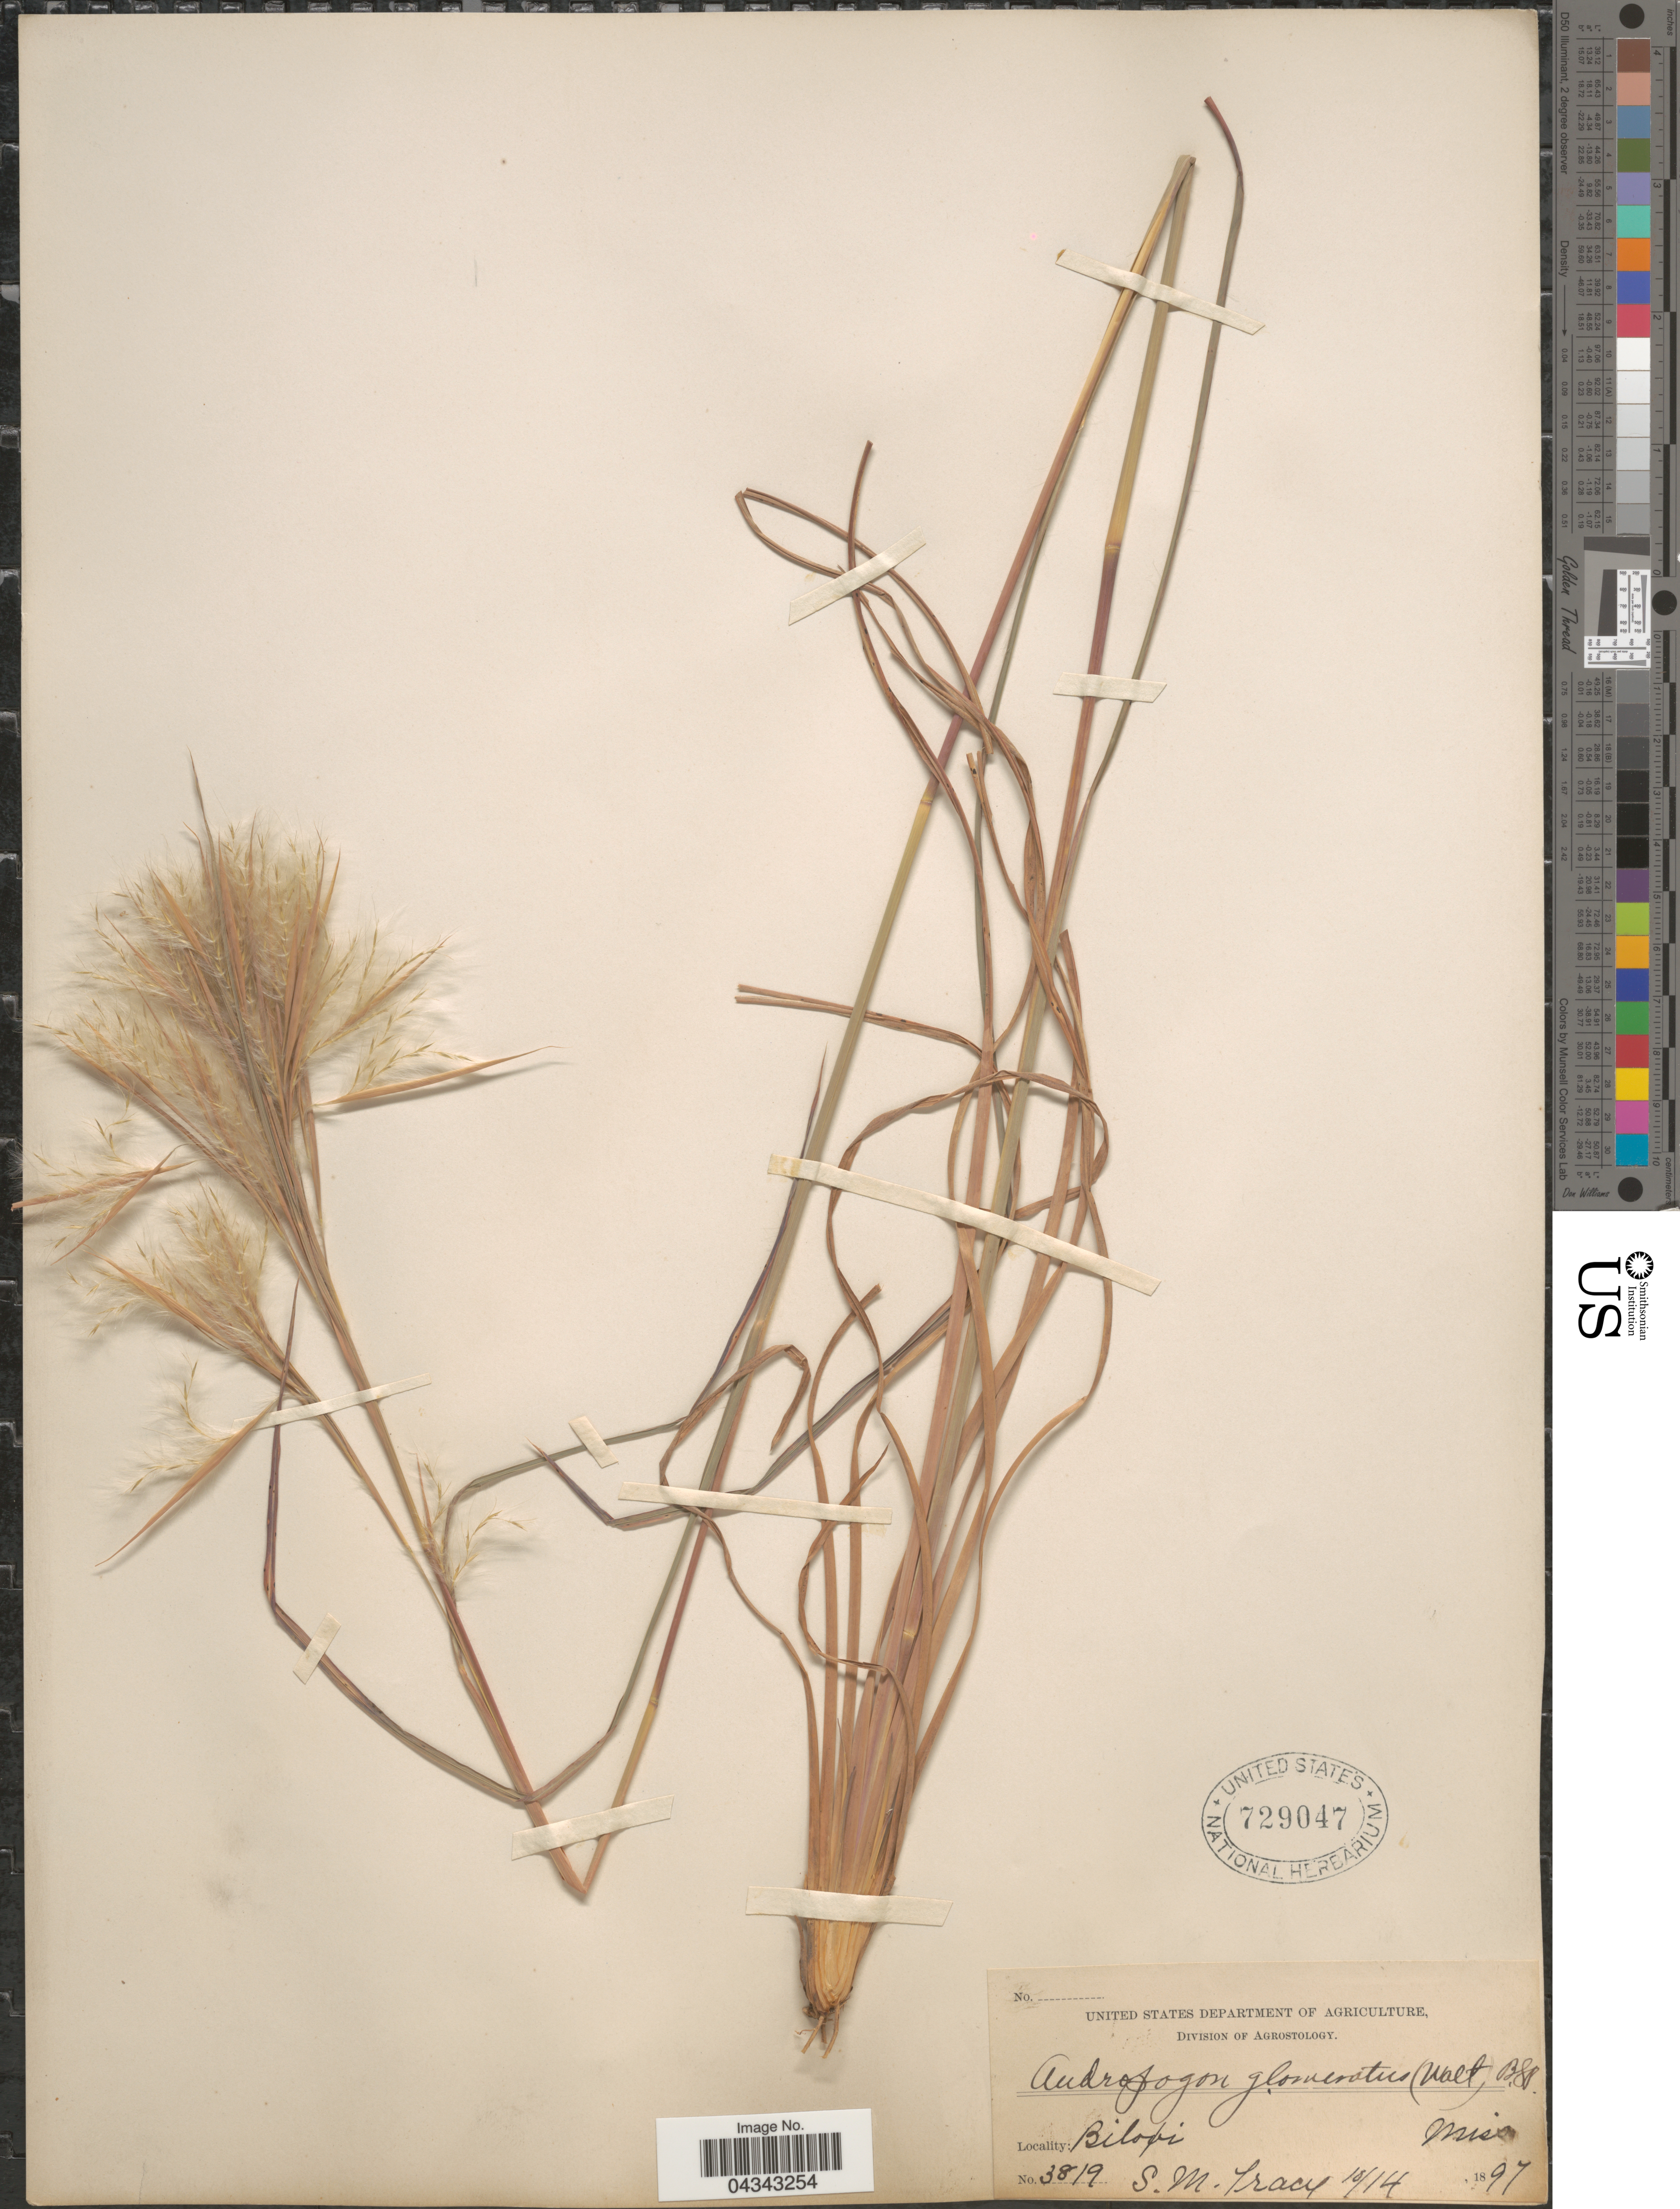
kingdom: Plantae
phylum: Tracheophyta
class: Liliopsida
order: Poales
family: Poaceae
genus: Andropogon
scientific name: Andropogon glomeratus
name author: (Walter) Britton, Stearns & Poggenb.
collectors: S. M. Tracy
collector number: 3819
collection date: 1897-10-14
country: United States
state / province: Mississippi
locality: Biloxi.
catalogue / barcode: US 729047